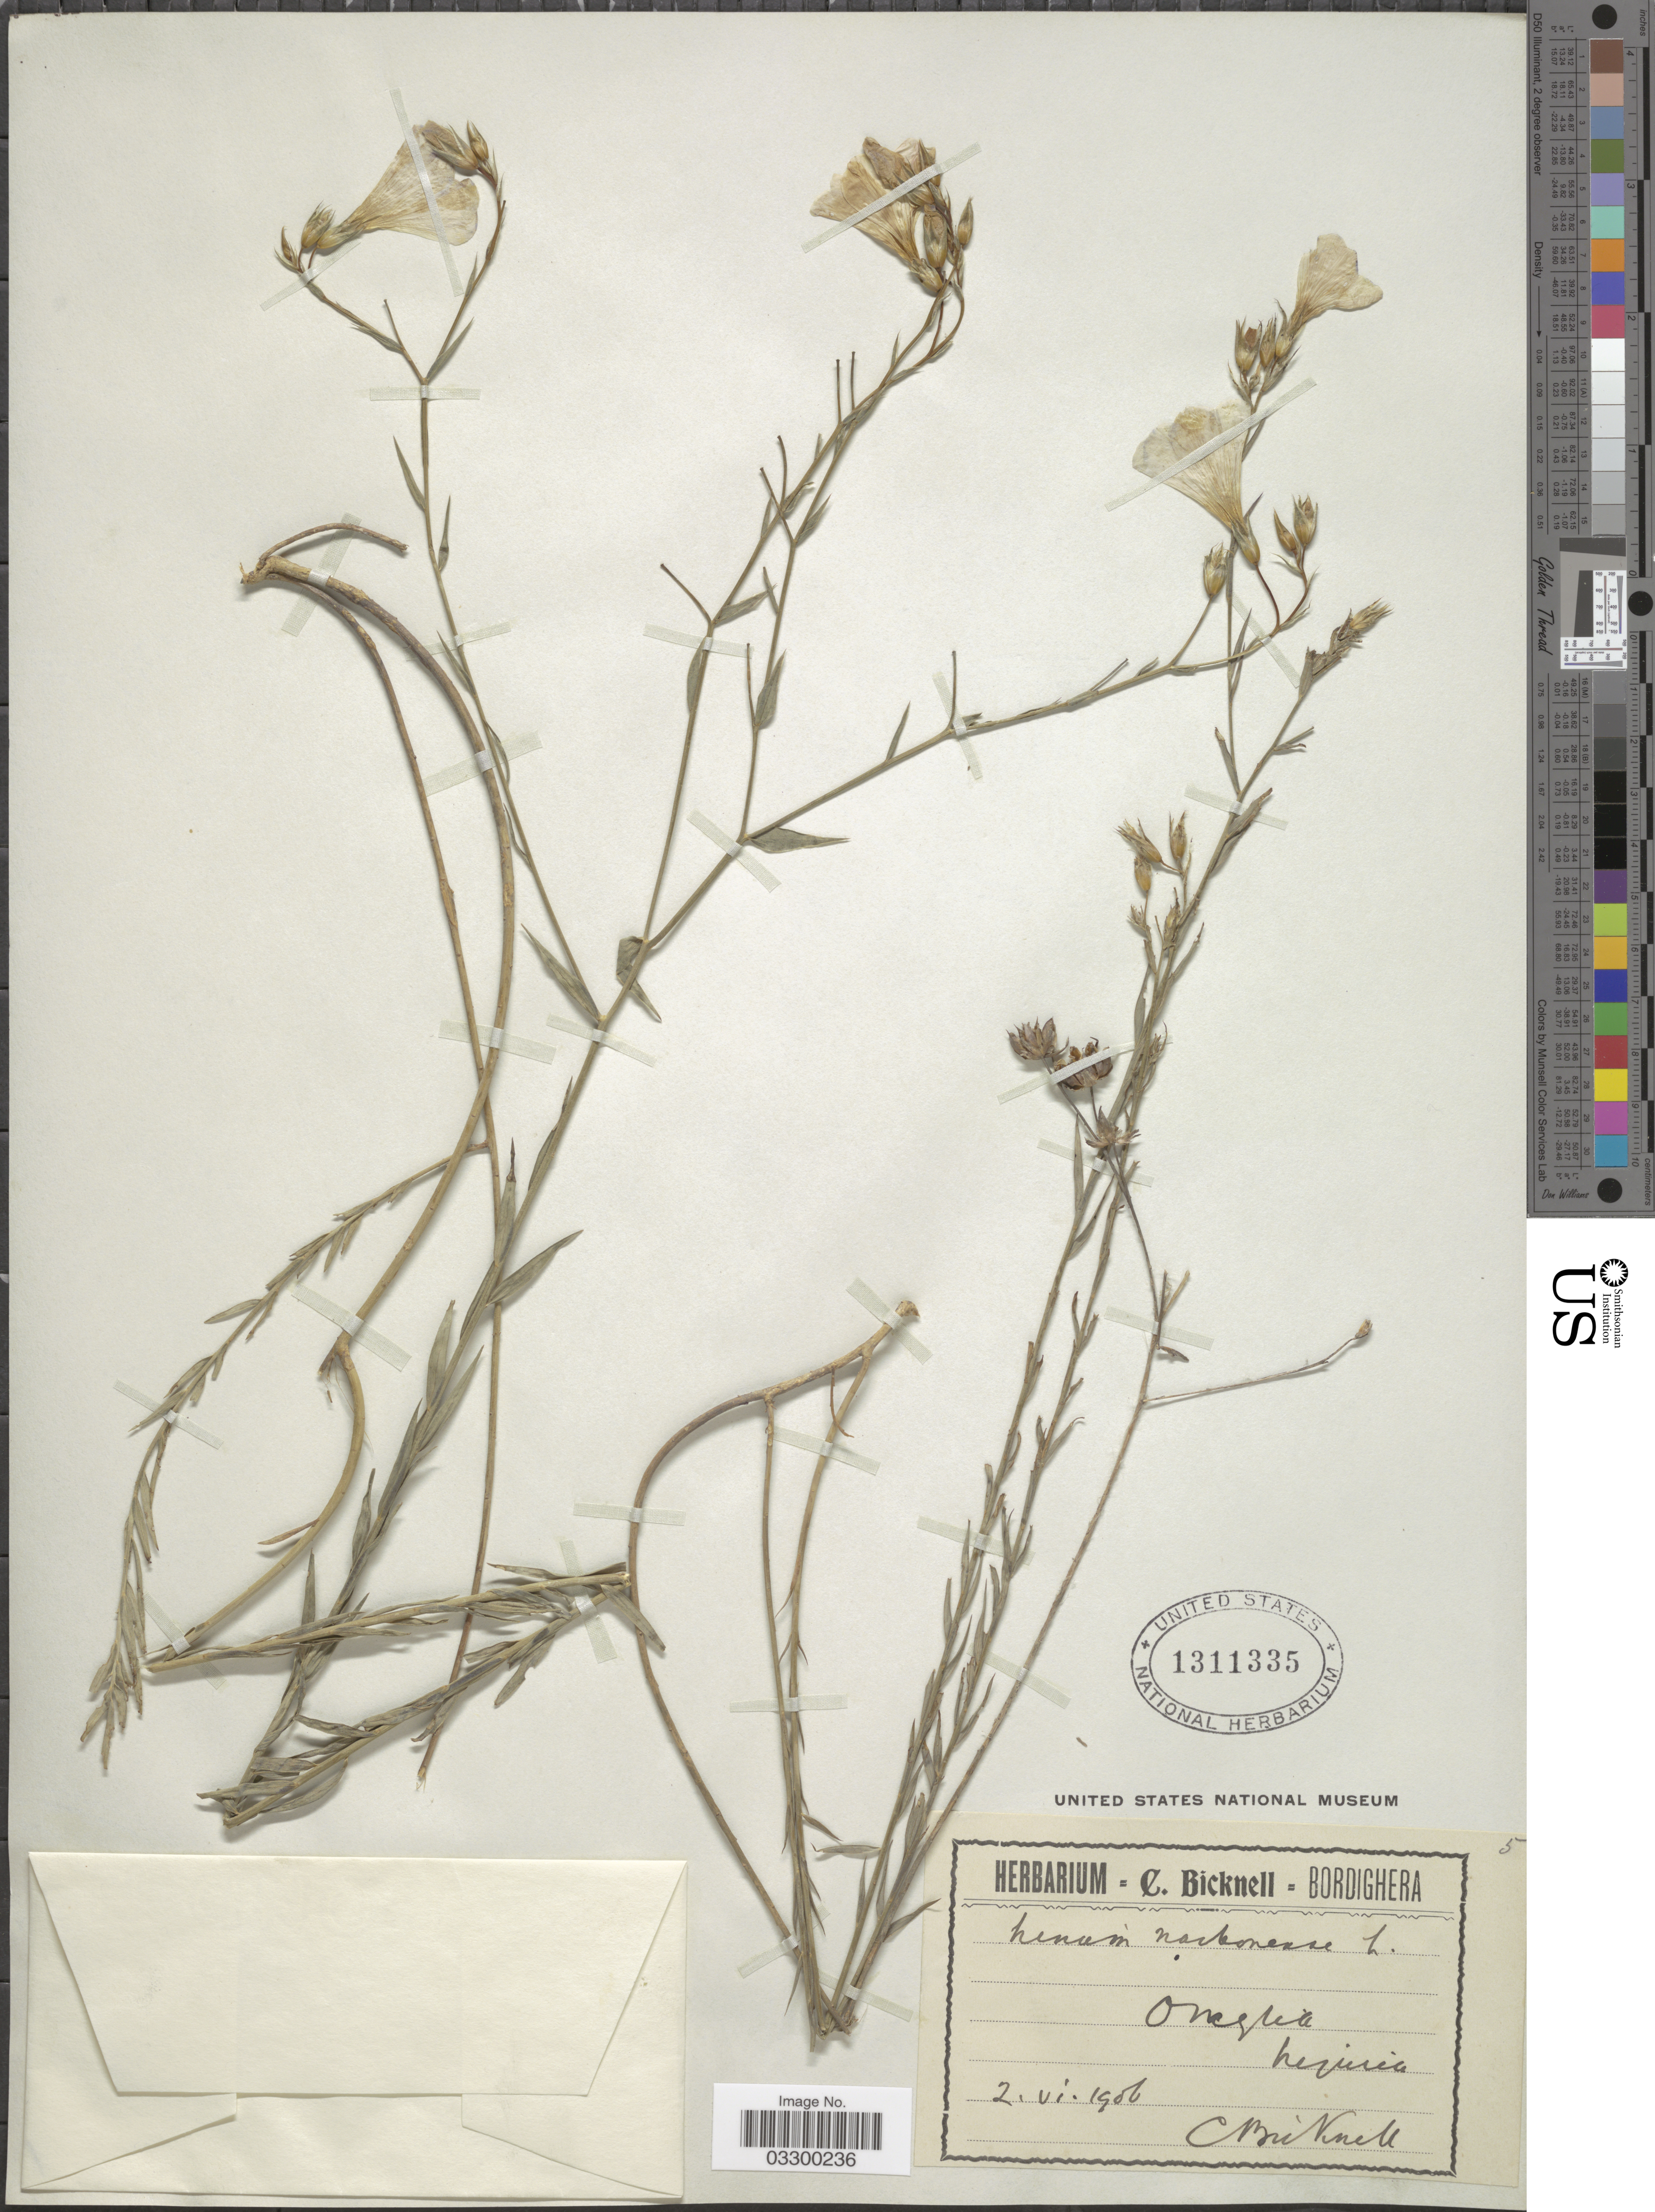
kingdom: Plantae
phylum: Tracheophyta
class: Magnoliopsida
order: Malpighiales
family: Linaceae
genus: Linum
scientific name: Linum narbonense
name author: L.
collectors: C. Bicknell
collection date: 1906-06-02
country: Italy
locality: Oneglia, [illegible text].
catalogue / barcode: US 1311335